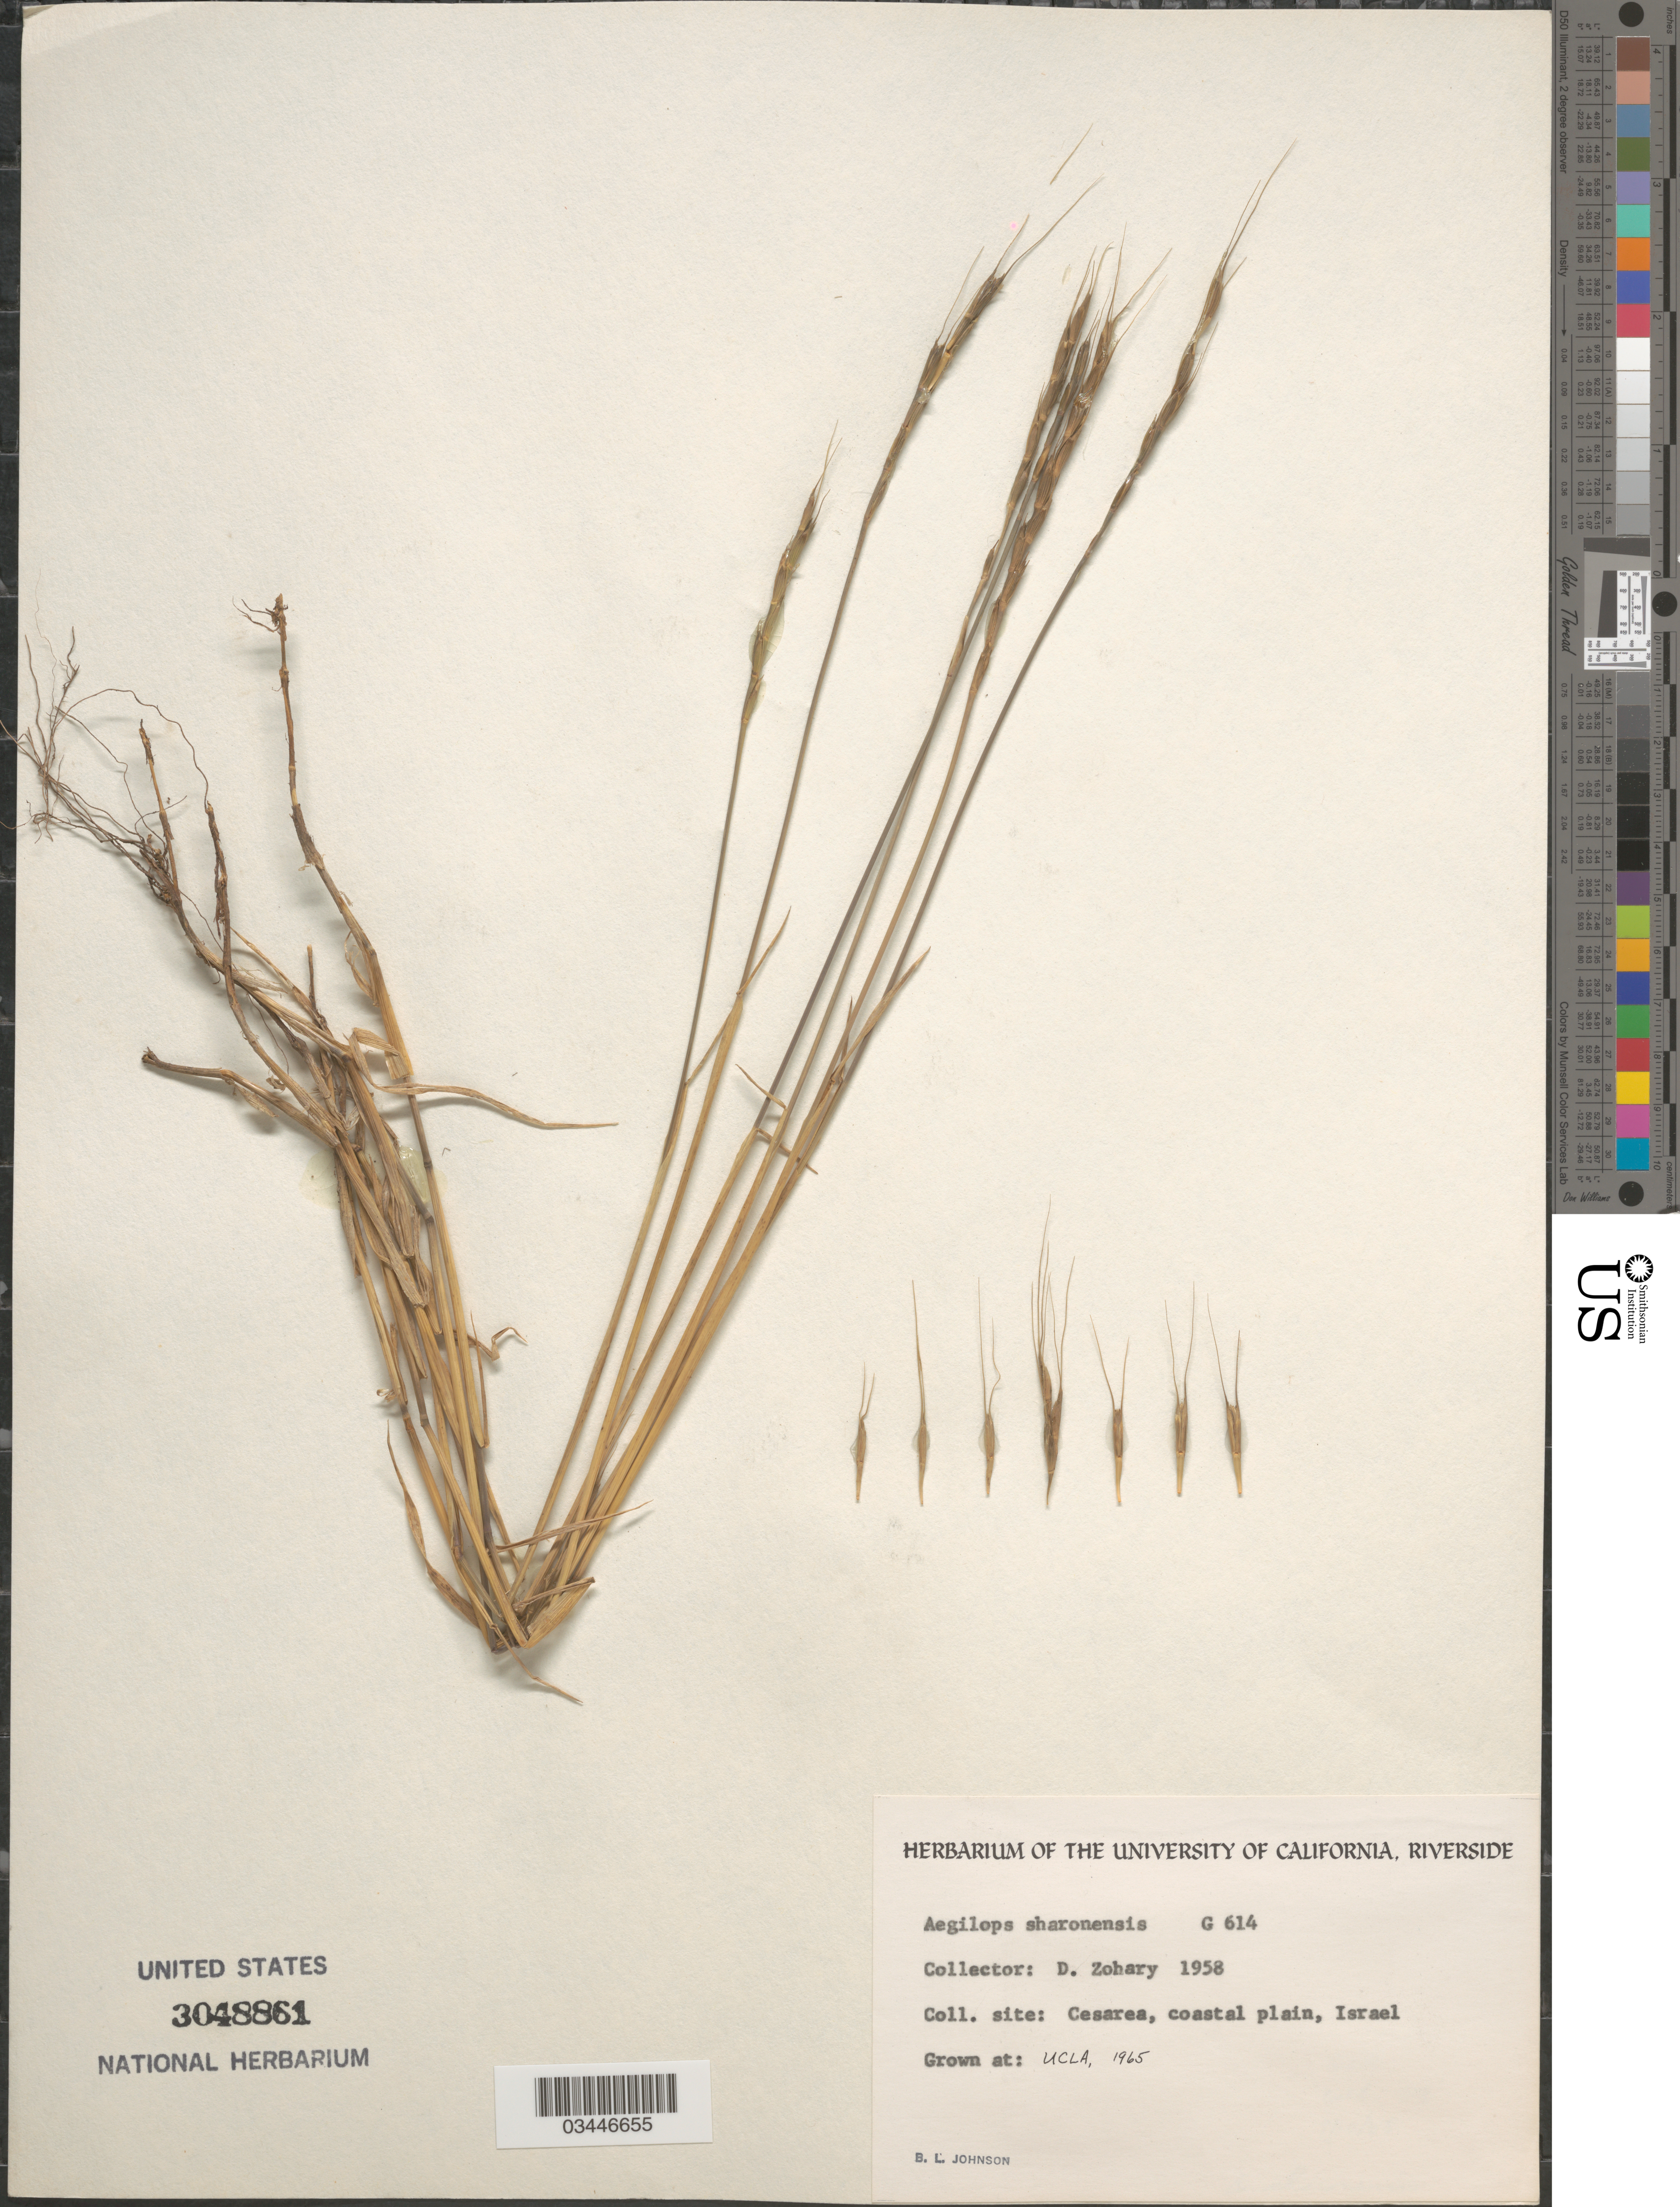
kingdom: Plantae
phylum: Tracheophyta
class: Liliopsida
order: Poales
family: Poaceae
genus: Aegilops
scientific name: Aegilops sharonensis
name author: Eig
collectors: B. Johnson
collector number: G614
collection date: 1965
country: United States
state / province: California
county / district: Los Angeles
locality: UCLA.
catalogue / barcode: US 3048861